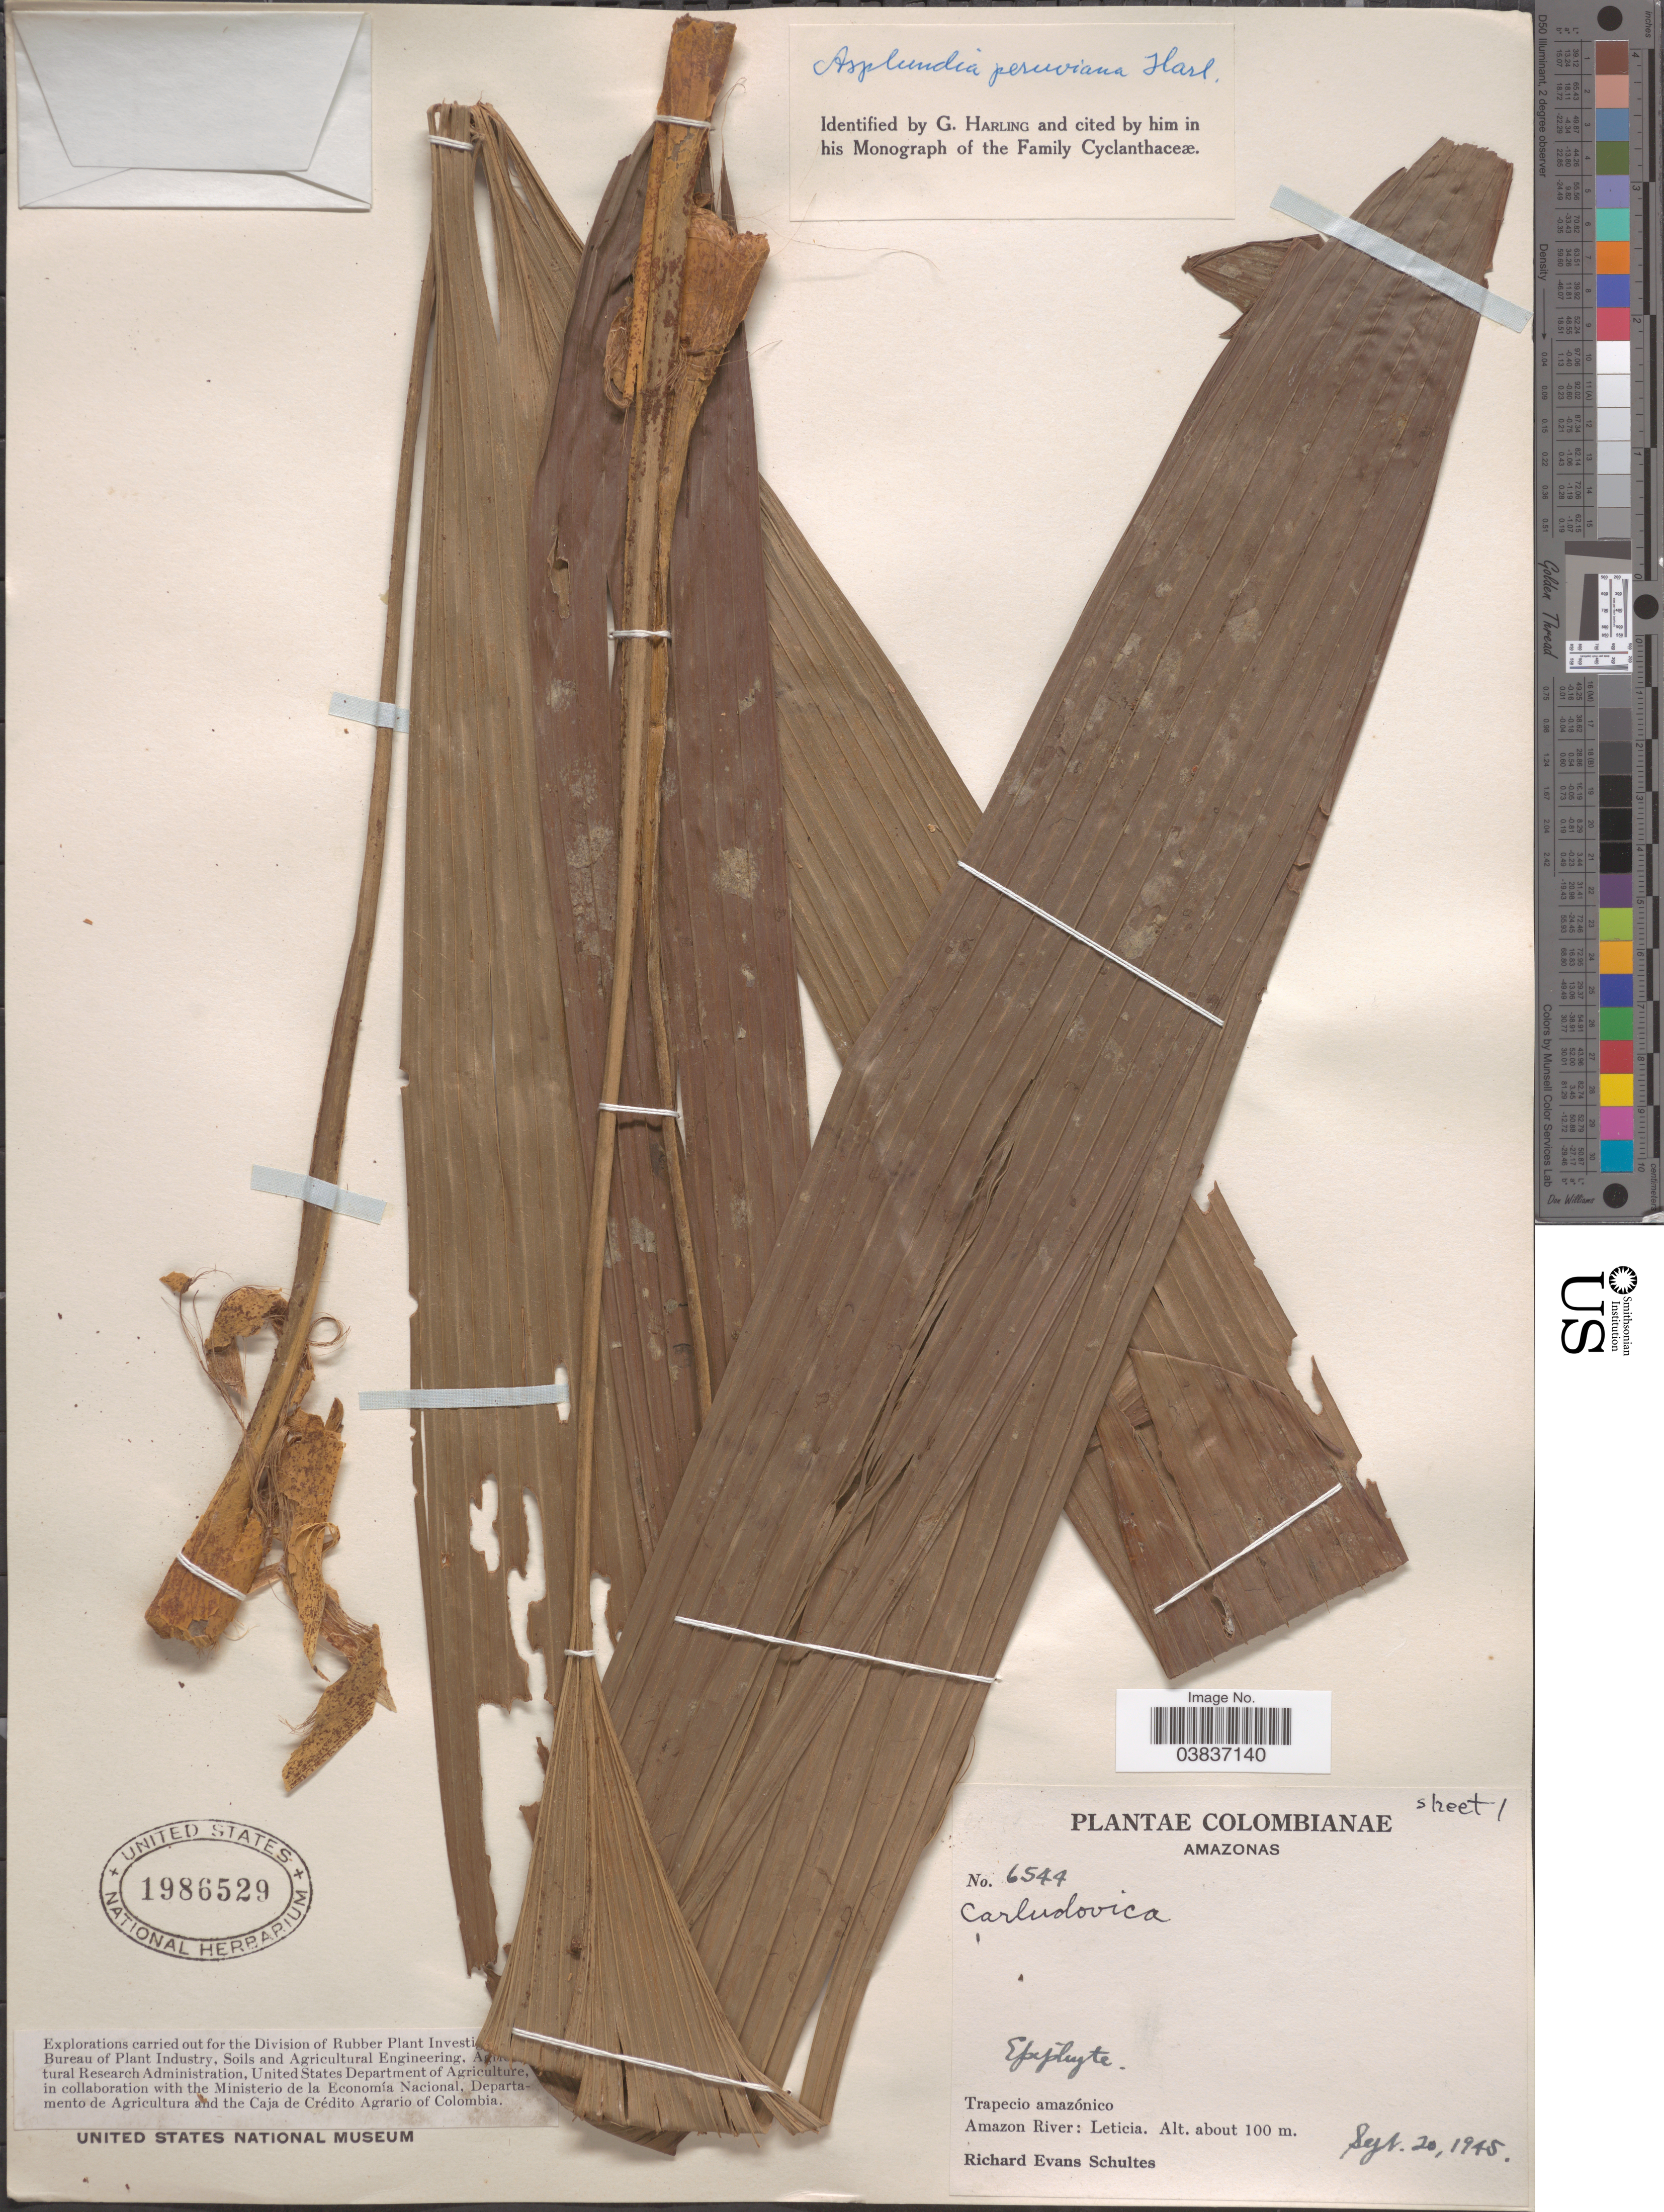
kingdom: Plantae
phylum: Tracheophyta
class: Liliopsida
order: Pandanales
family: Cyclanthaceae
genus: Asplundia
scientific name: Asplundia peruviana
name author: Harling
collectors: R. E. Schultes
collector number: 6544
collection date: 1945-09-20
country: Colombia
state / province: Amazônas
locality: Trapecio amazónico. Amazon River: Leticia.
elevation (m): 100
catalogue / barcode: US 1986529